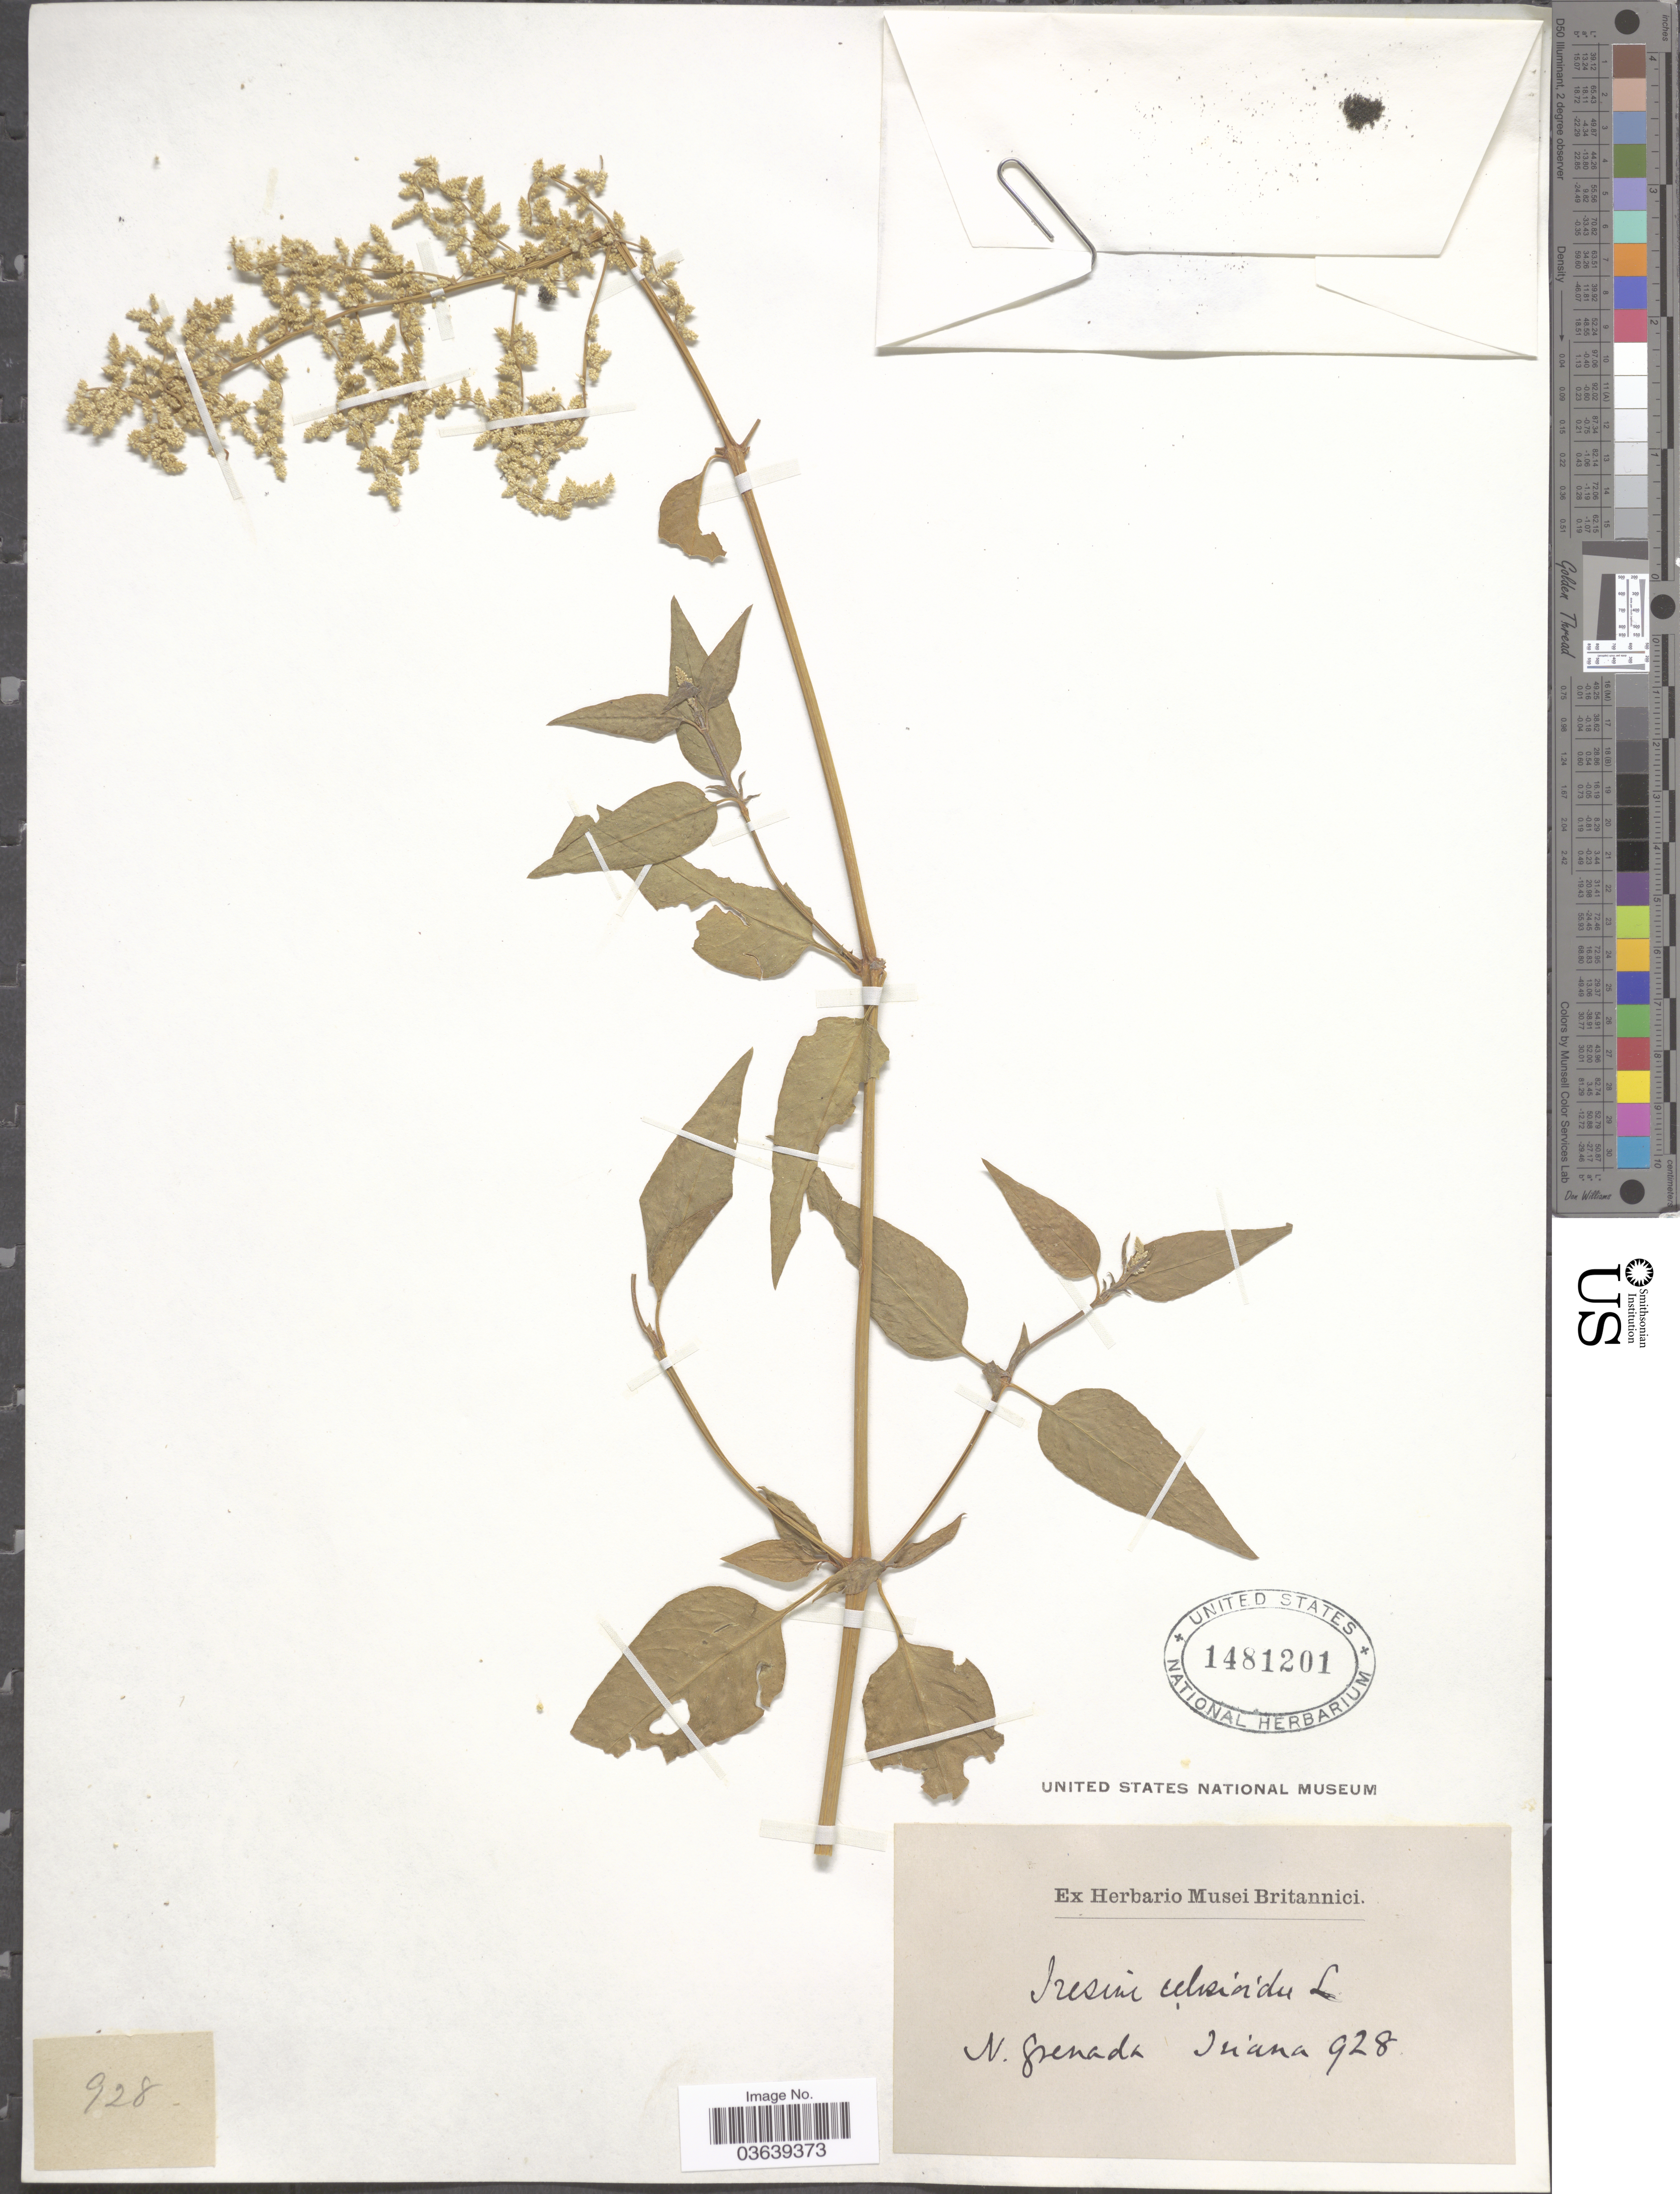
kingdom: Plantae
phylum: Tracheophyta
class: Magnoliopsida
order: Caryophyllales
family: Amaranthaceae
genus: Iresine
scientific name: Iresine celosia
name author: L.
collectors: Triana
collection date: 1928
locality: N. Grenada.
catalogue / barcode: US 1481201